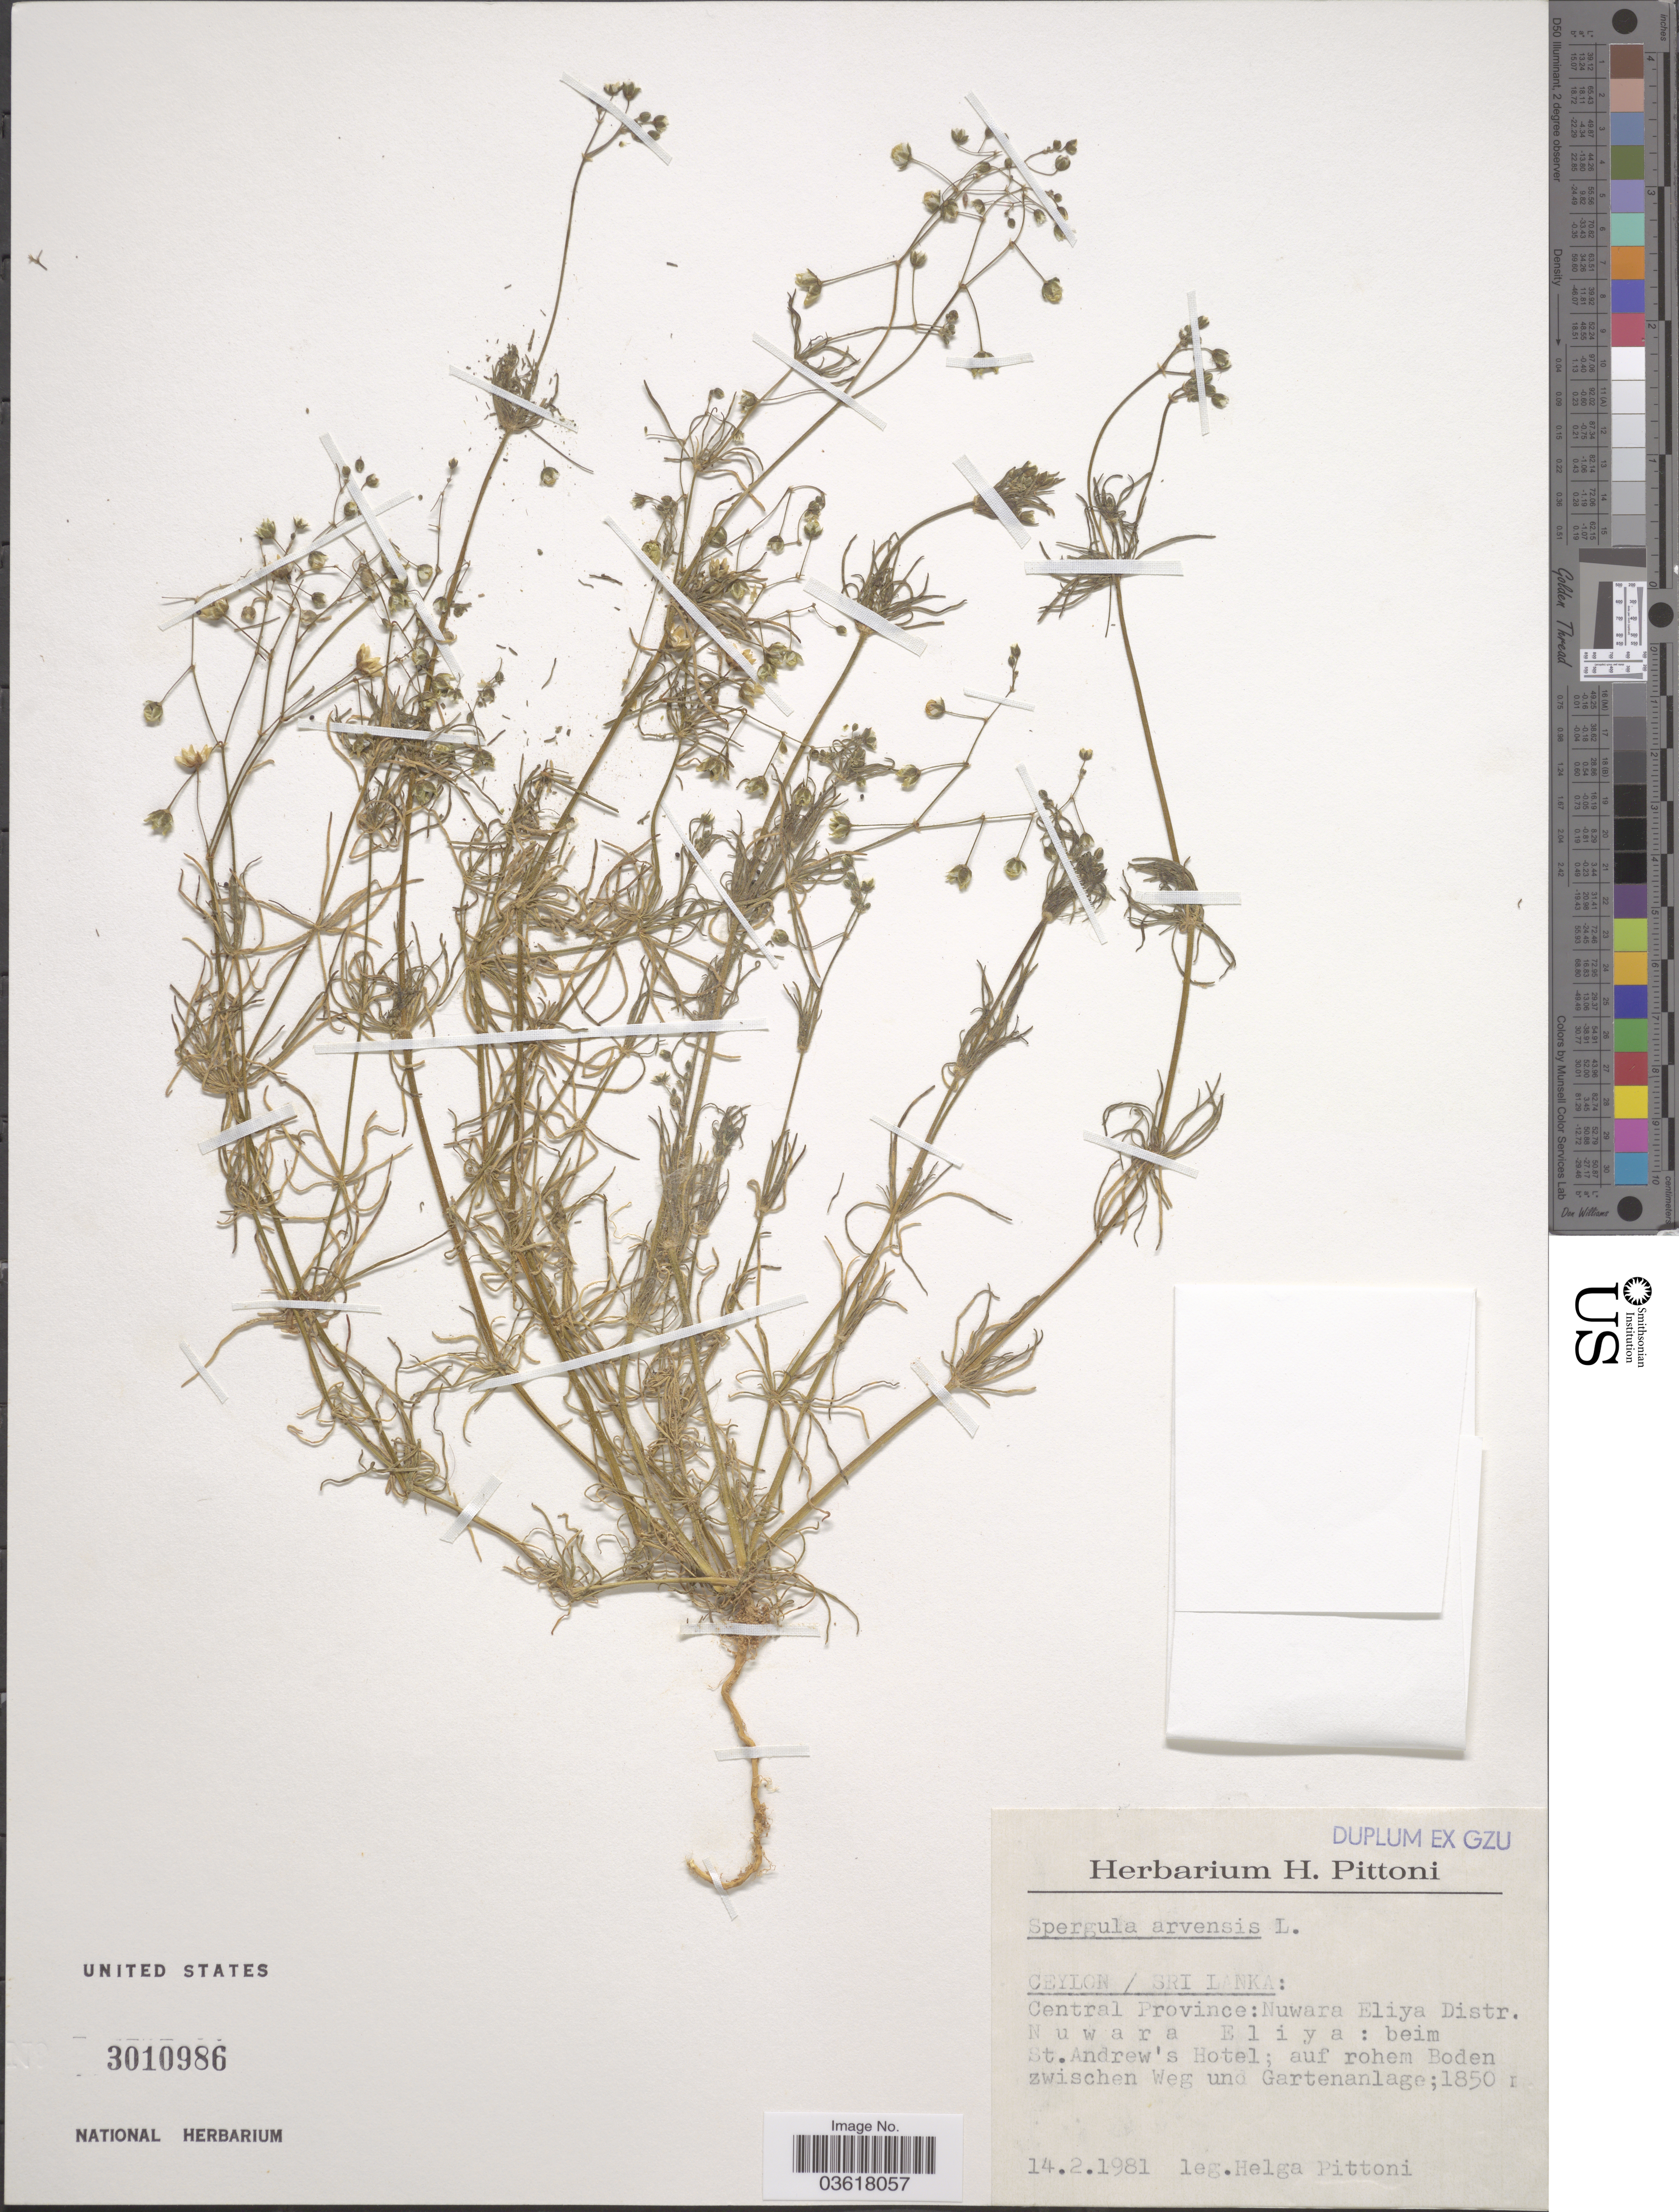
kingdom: Plantae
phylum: Tracheophyta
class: Magnoliopsida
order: Caryophyllales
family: Caryophyllaceae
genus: Spergula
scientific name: Spergula arvensis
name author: L.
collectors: H. Pittoni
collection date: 1981-02-14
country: Sri Lanka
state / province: Central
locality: Ceylon. Nuwara Eliya Distr. Nuwara Eliya: beim St. Andrew's Hotel.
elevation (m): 1850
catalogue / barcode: US 3010986